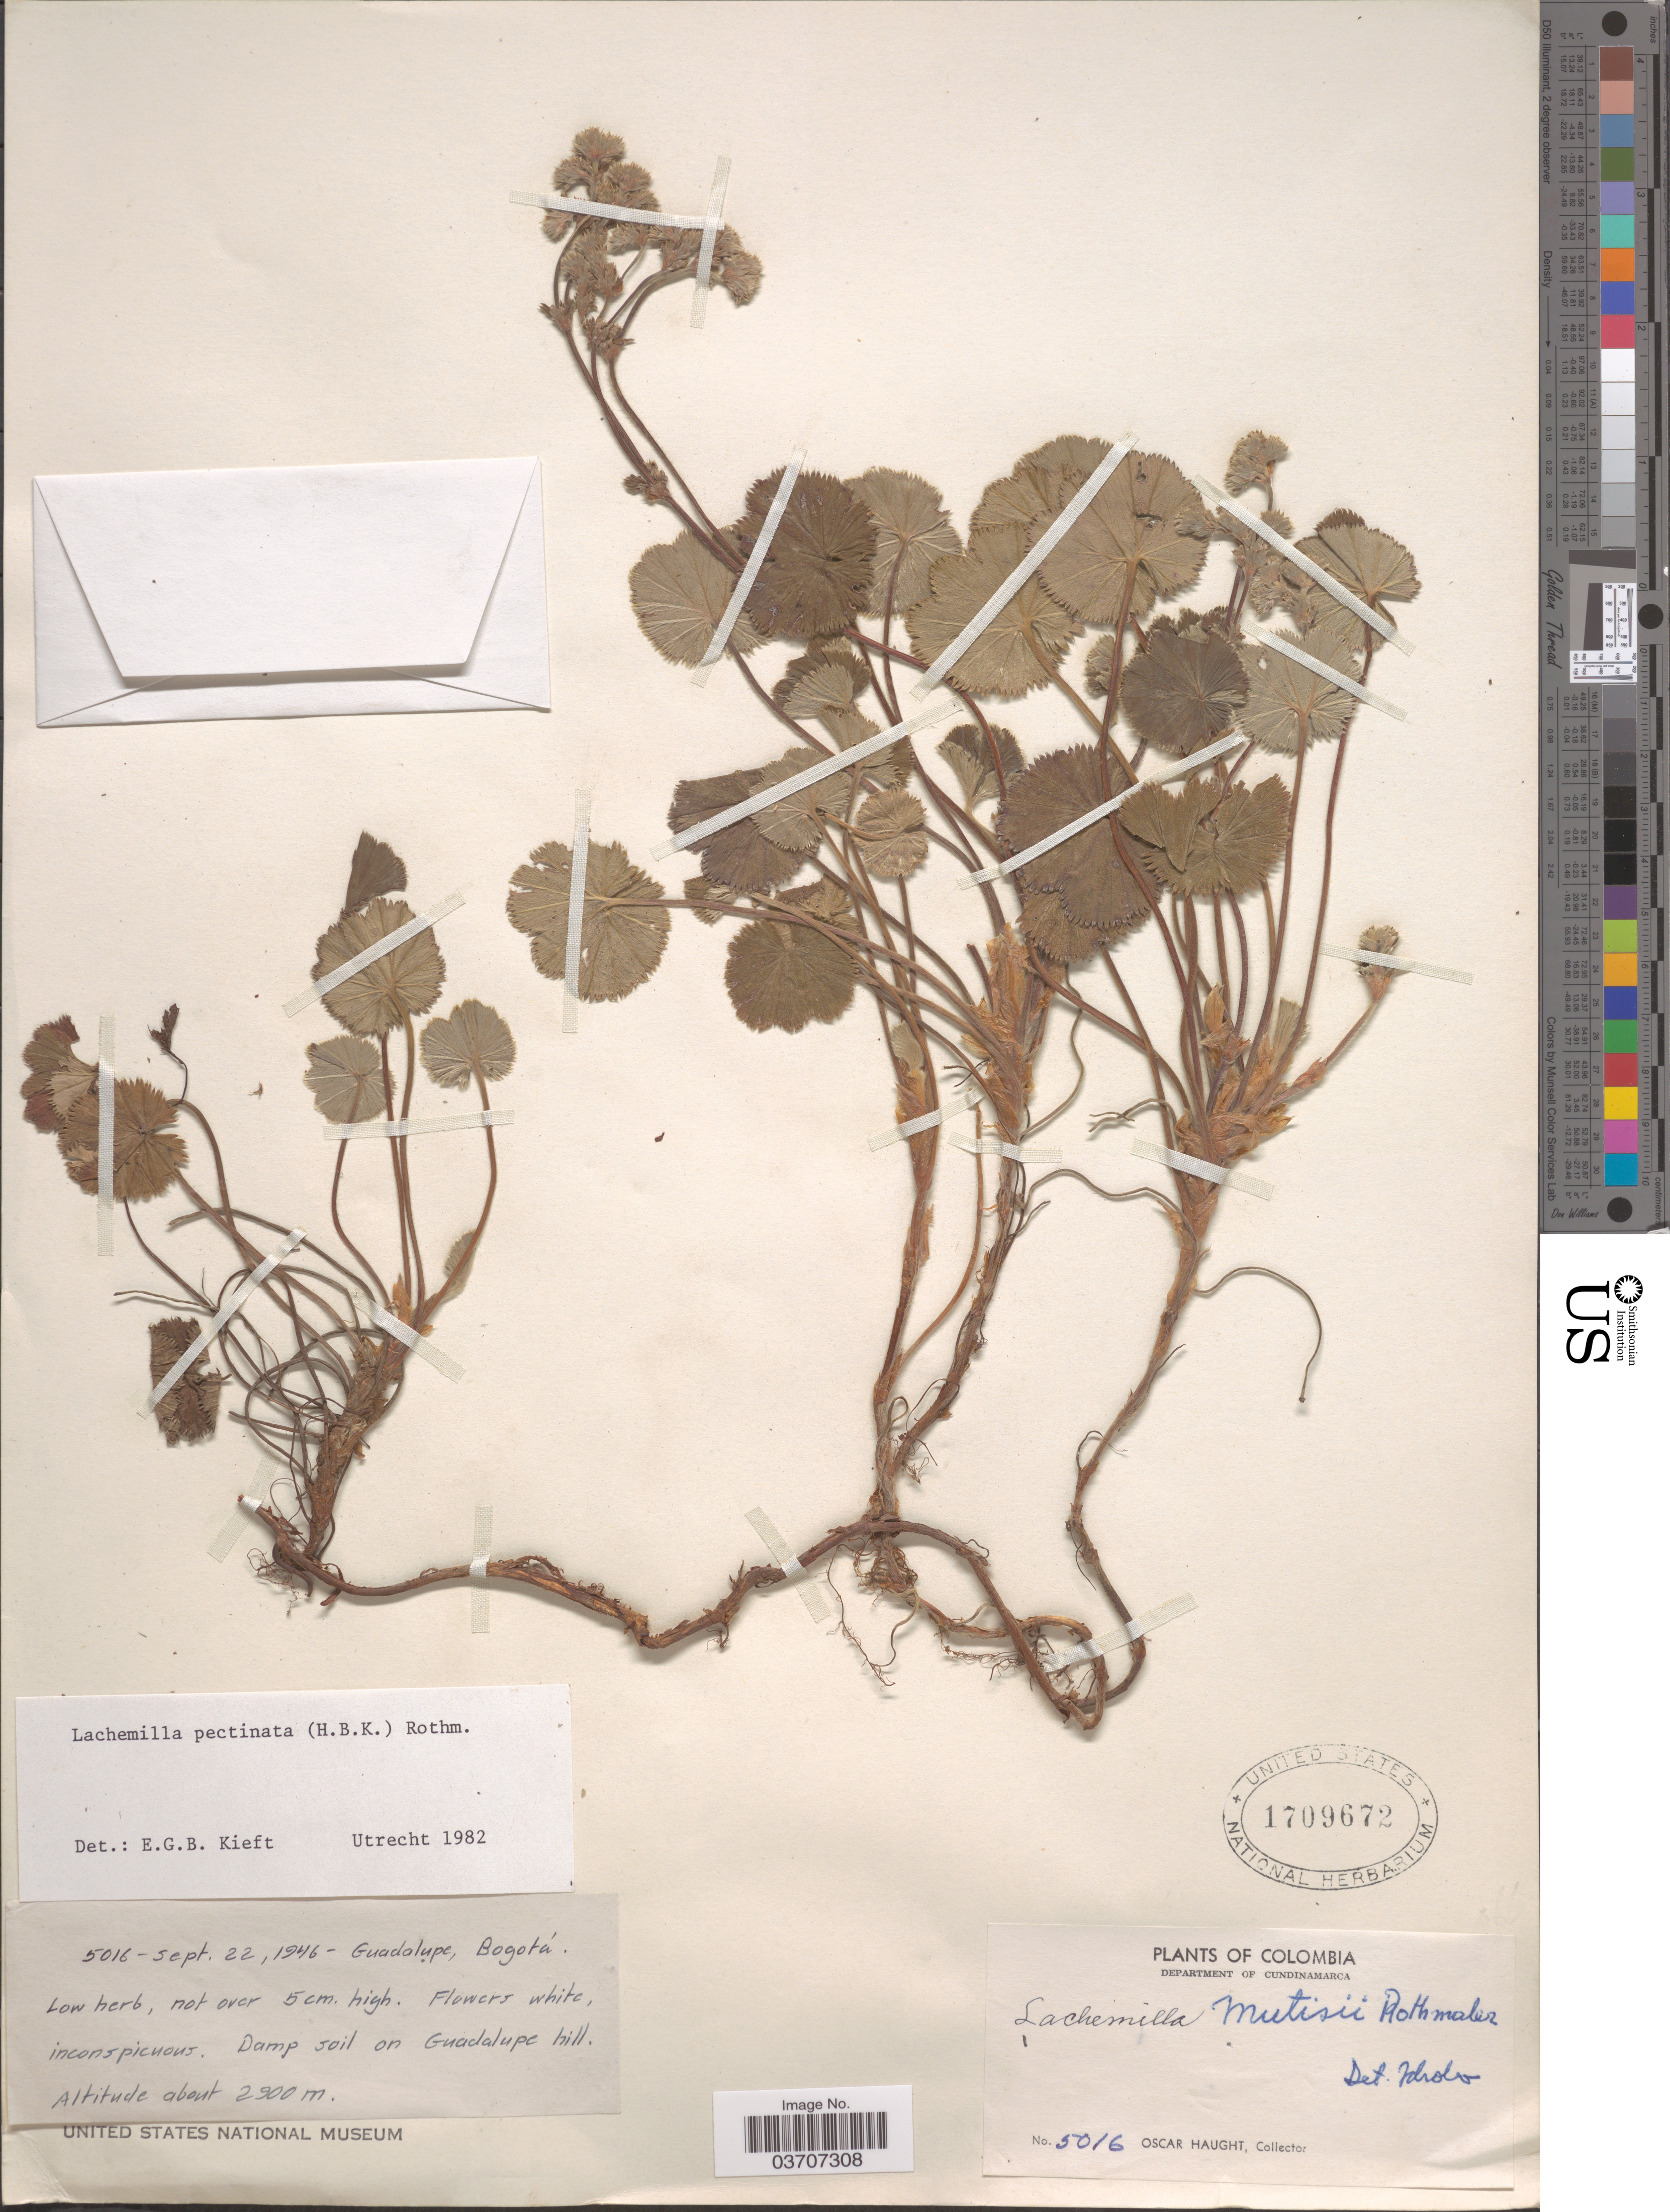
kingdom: Plantae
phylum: Tracheophyta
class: Magnoliopsida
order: Rosales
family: Rosaceae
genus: Lachemilla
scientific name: Lachemilla pectinata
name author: (Kunth) Rothm.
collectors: O. L. Haught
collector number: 5016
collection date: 1946-09-22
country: Colombia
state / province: Cundinamarca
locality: Guadalupe, Bogotá. Department of Cundinamarca.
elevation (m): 2900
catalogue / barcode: US 1709672